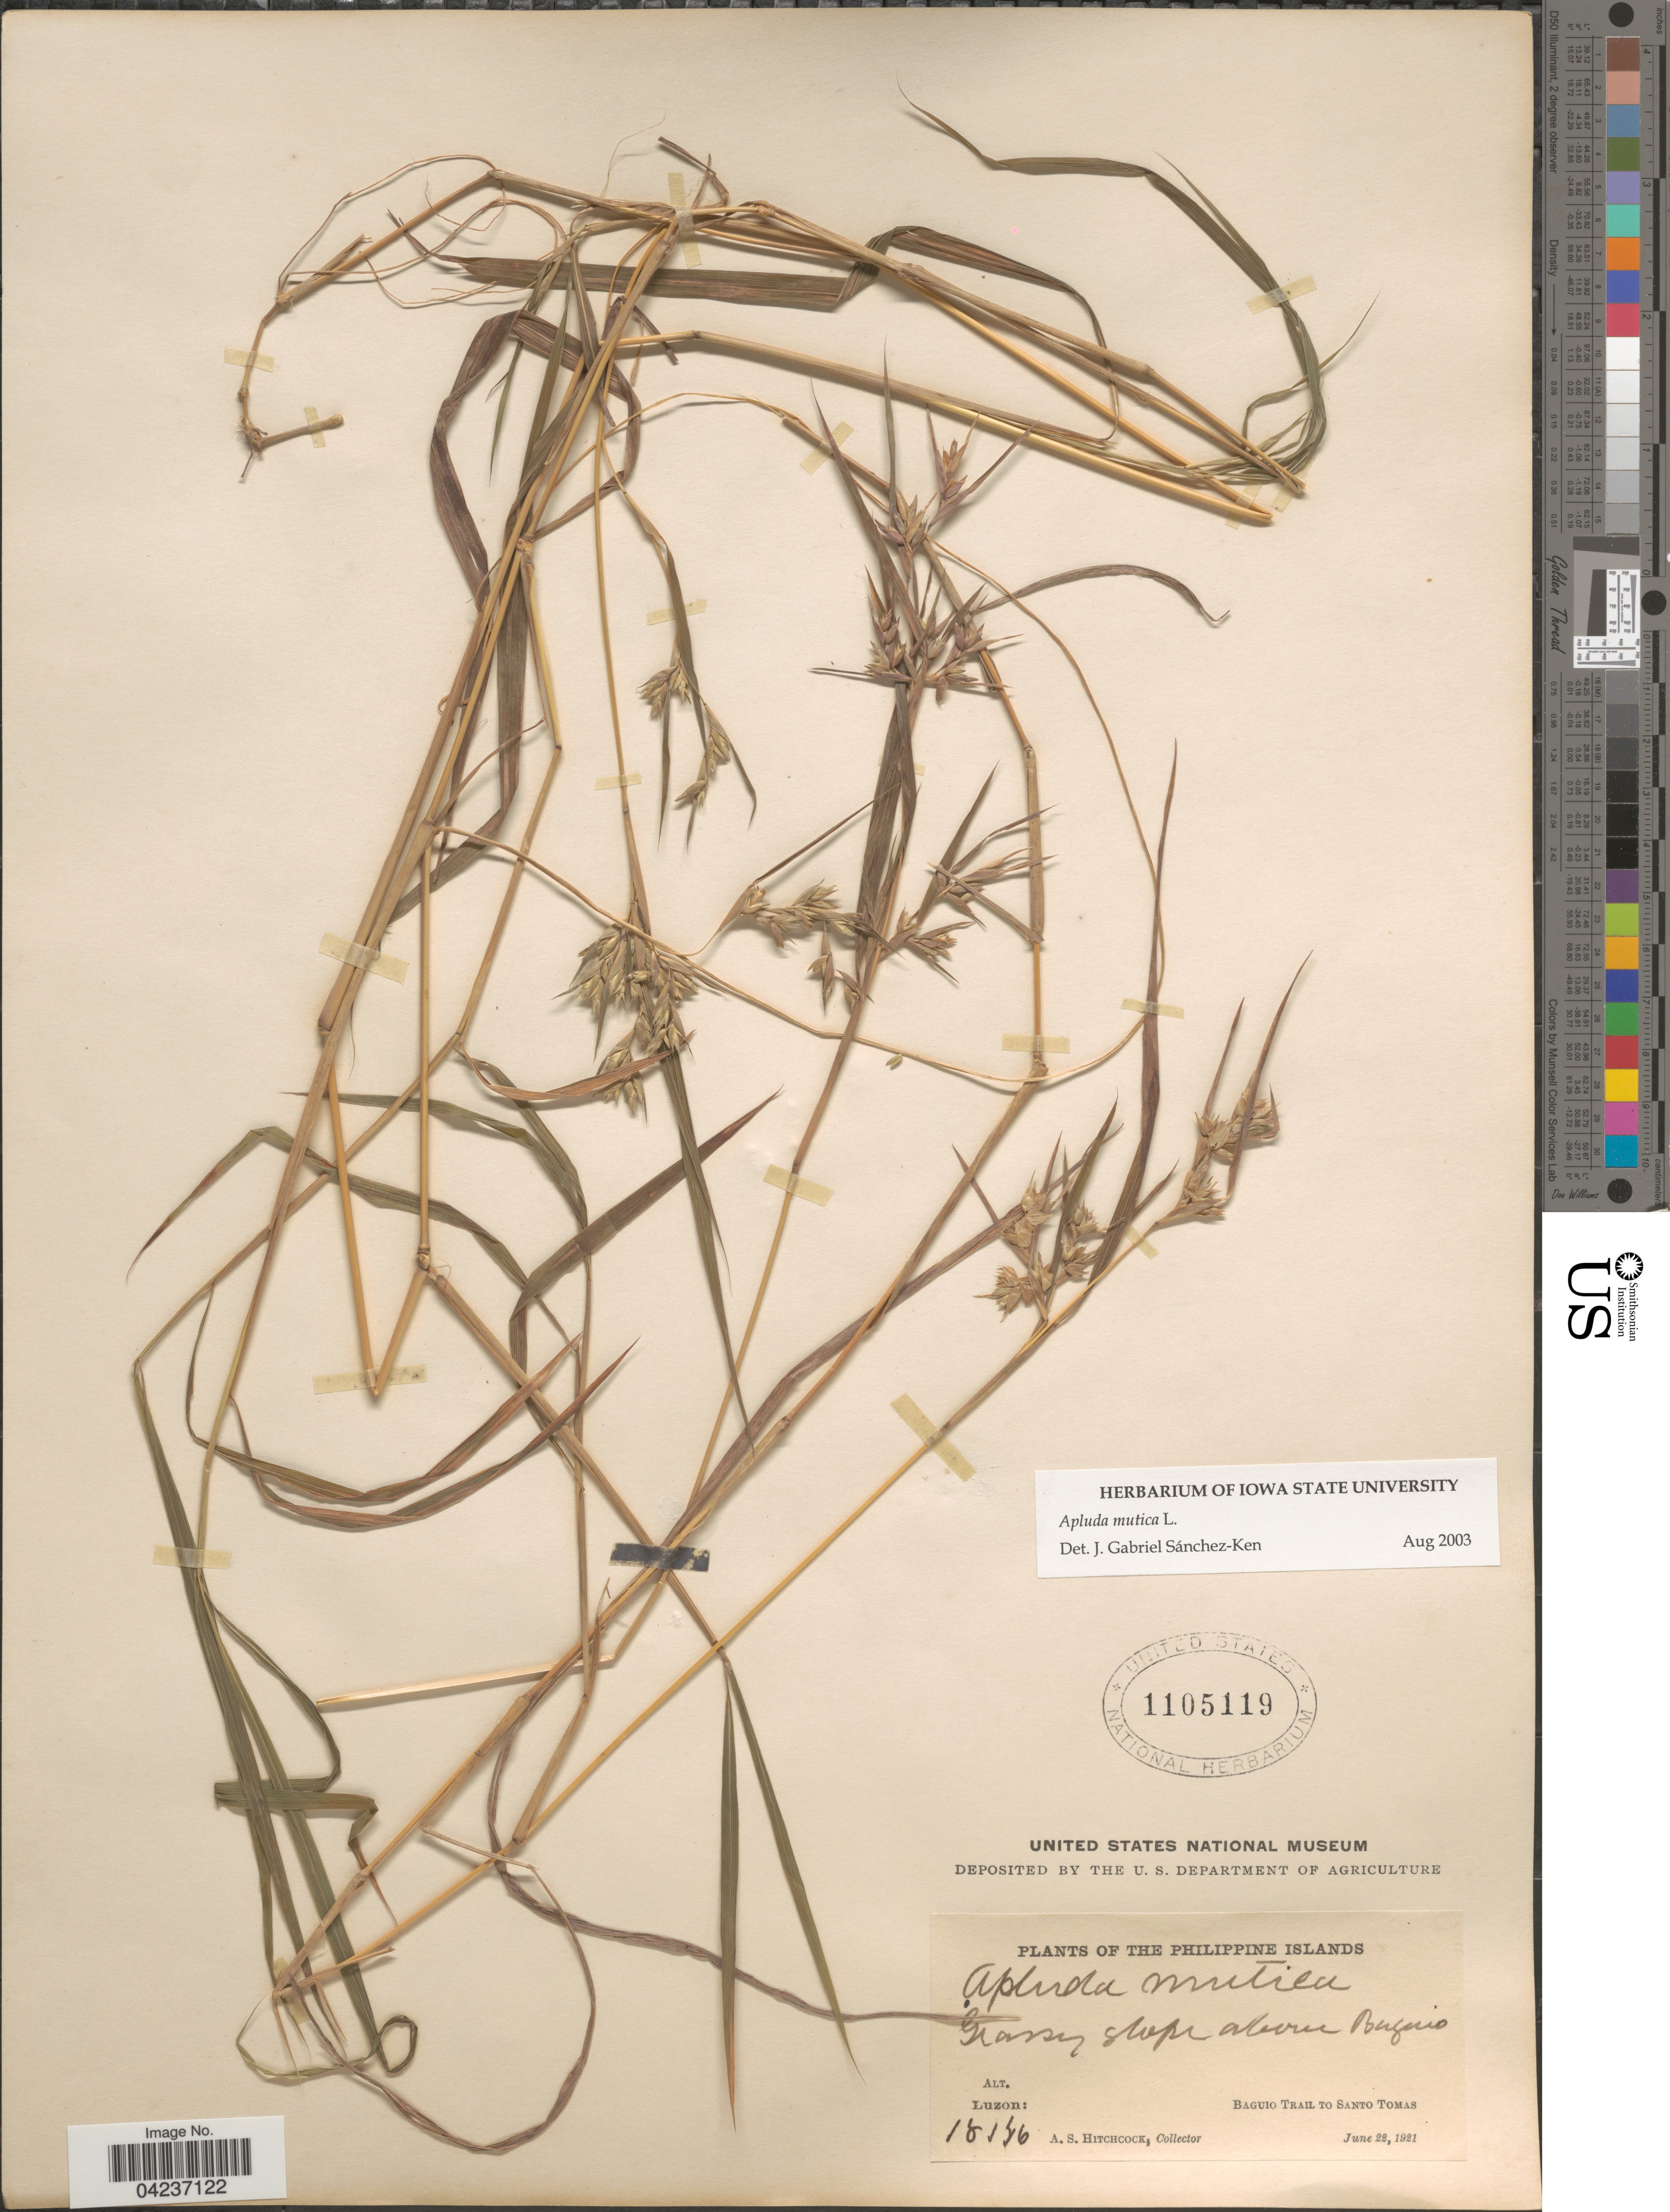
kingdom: Plantae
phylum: Tracheophyta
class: Liliopsida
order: Poales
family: Poaceae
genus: Apluda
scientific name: Apluda mutica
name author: L.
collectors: A. S. Hitchcock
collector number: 18146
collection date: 1921-06-29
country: Philippines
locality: Philippine Islands. Luzon: Baguio Trail to Santo Tomas.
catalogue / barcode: US 1105119